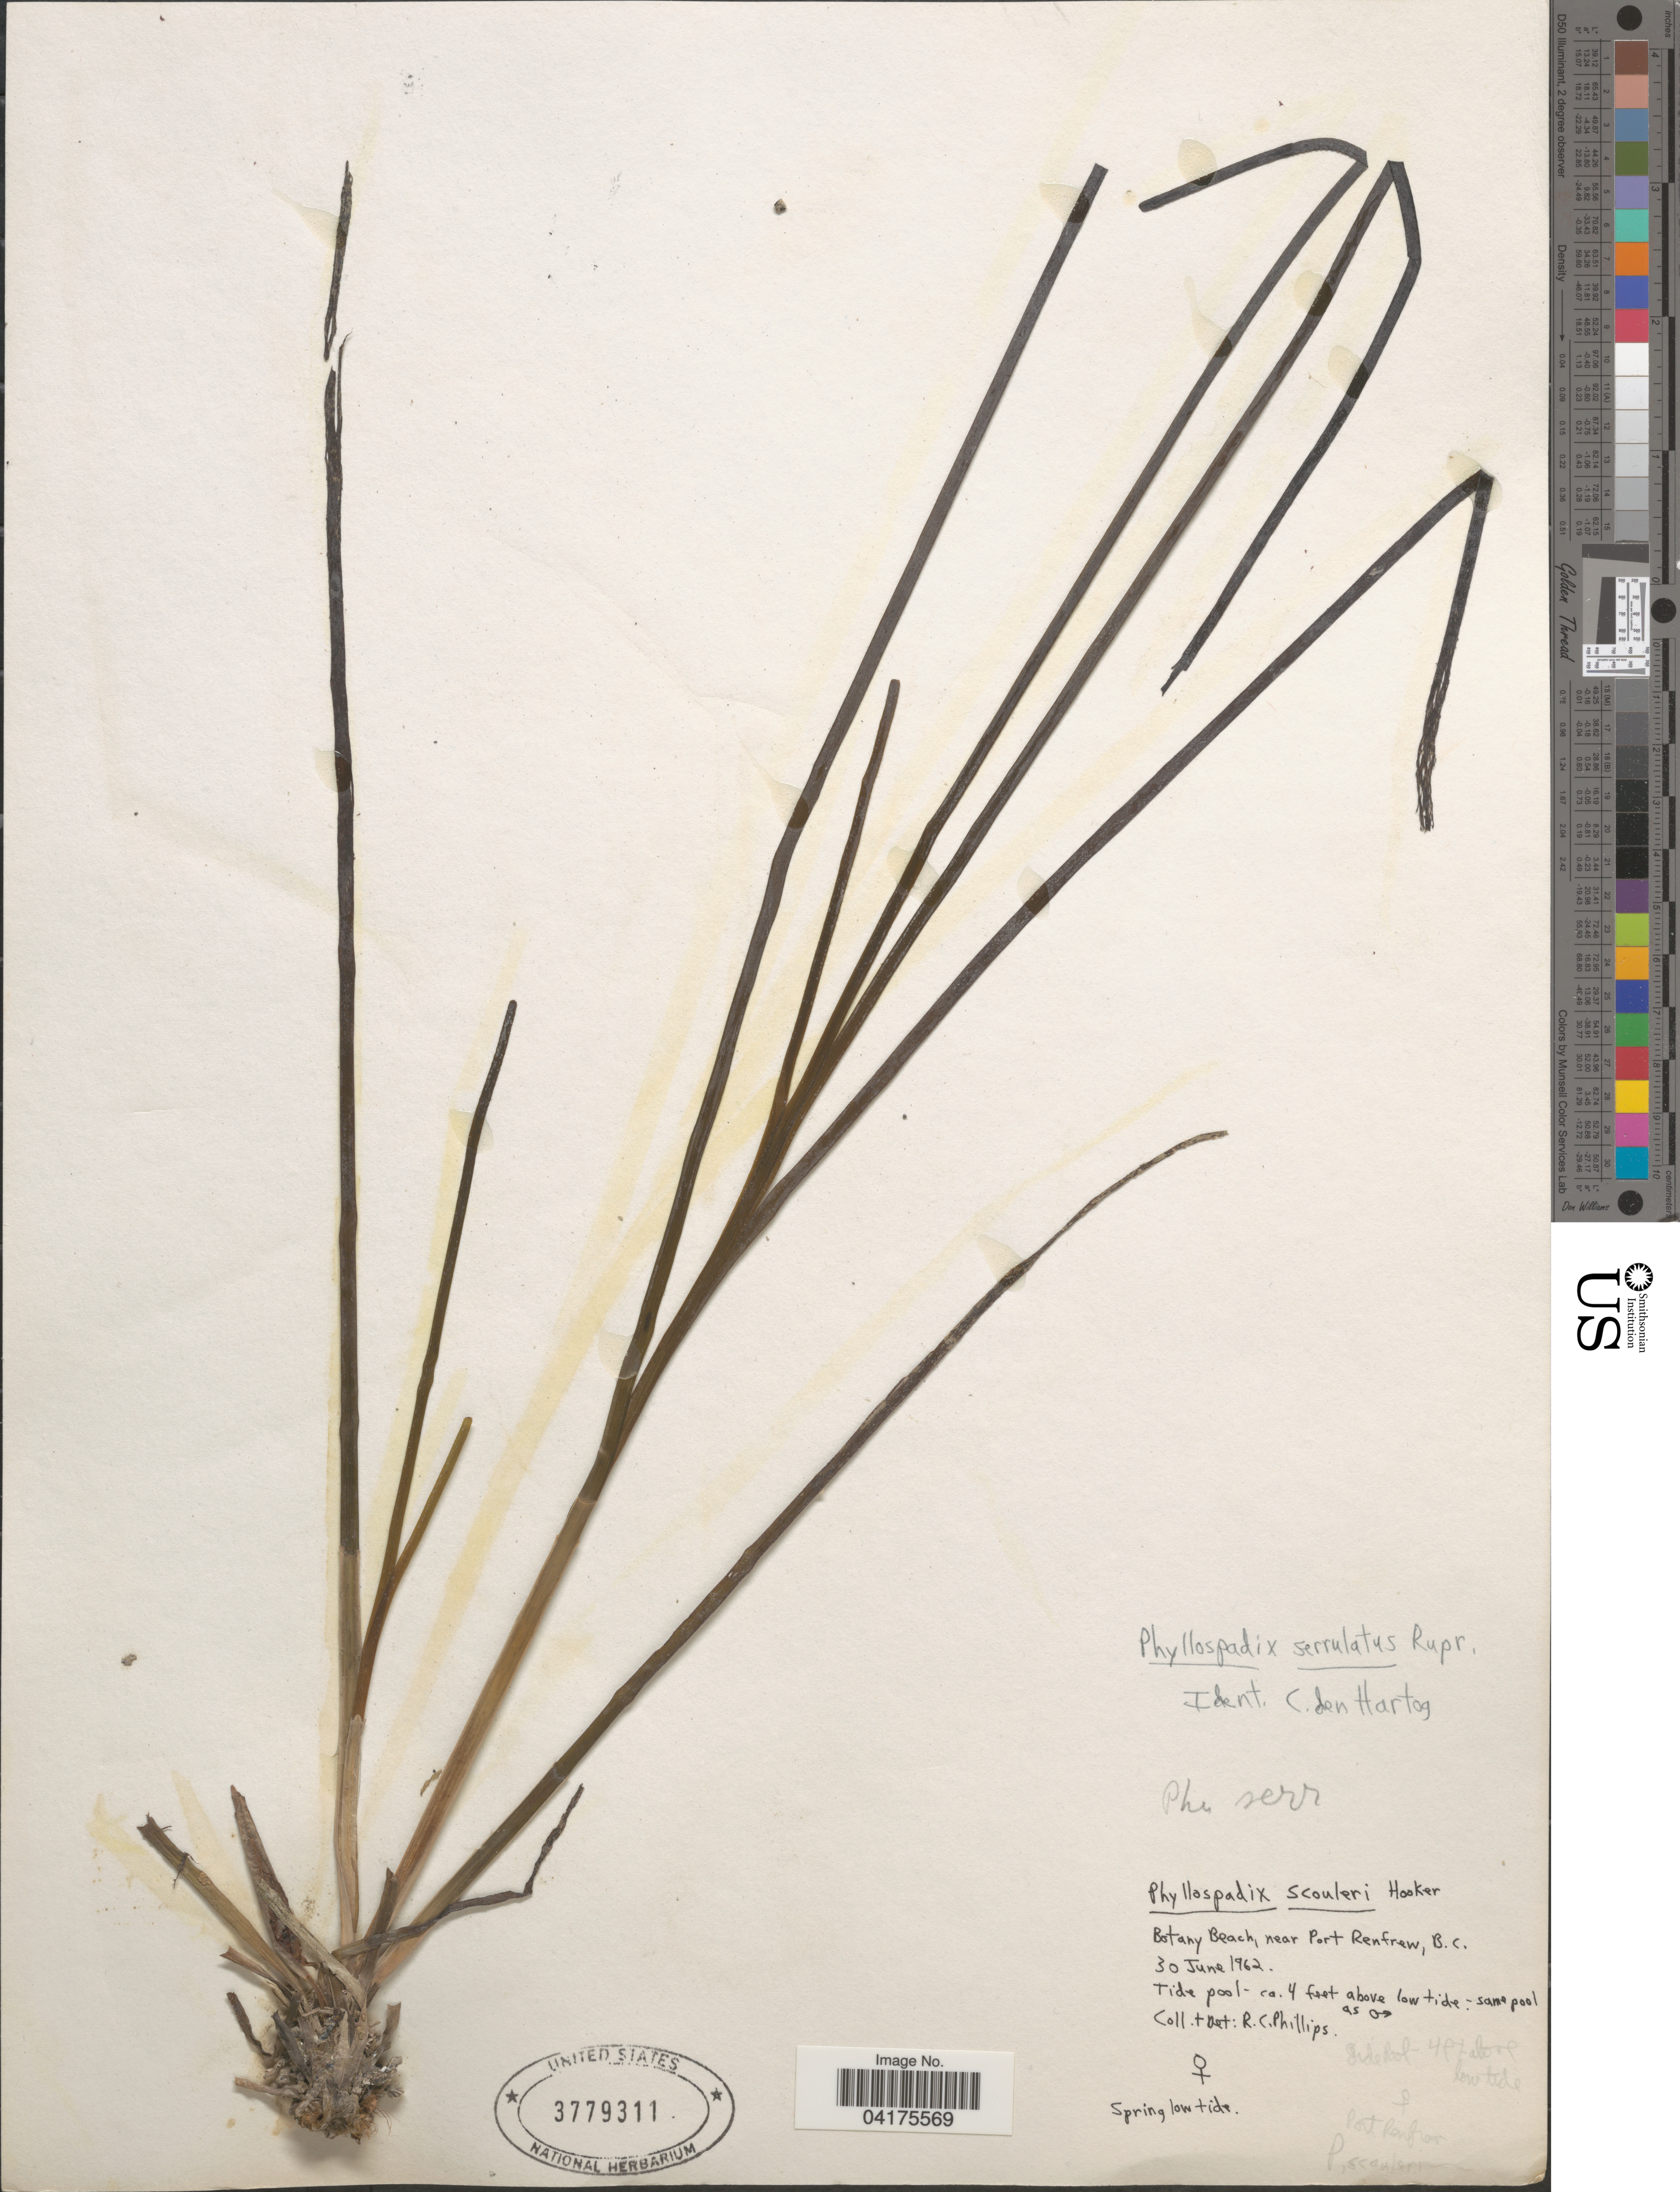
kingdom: Plantae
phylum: Tracheophyta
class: Liliopsida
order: Alismatales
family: Zosteraceae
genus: Phyllospadix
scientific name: Phyllospadix serrulatus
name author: Rupr.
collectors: R. C. Phillips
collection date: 1962-06-30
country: Canada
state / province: British Columbia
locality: Botany Beach, near Port Renfrew.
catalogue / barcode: US 3779311